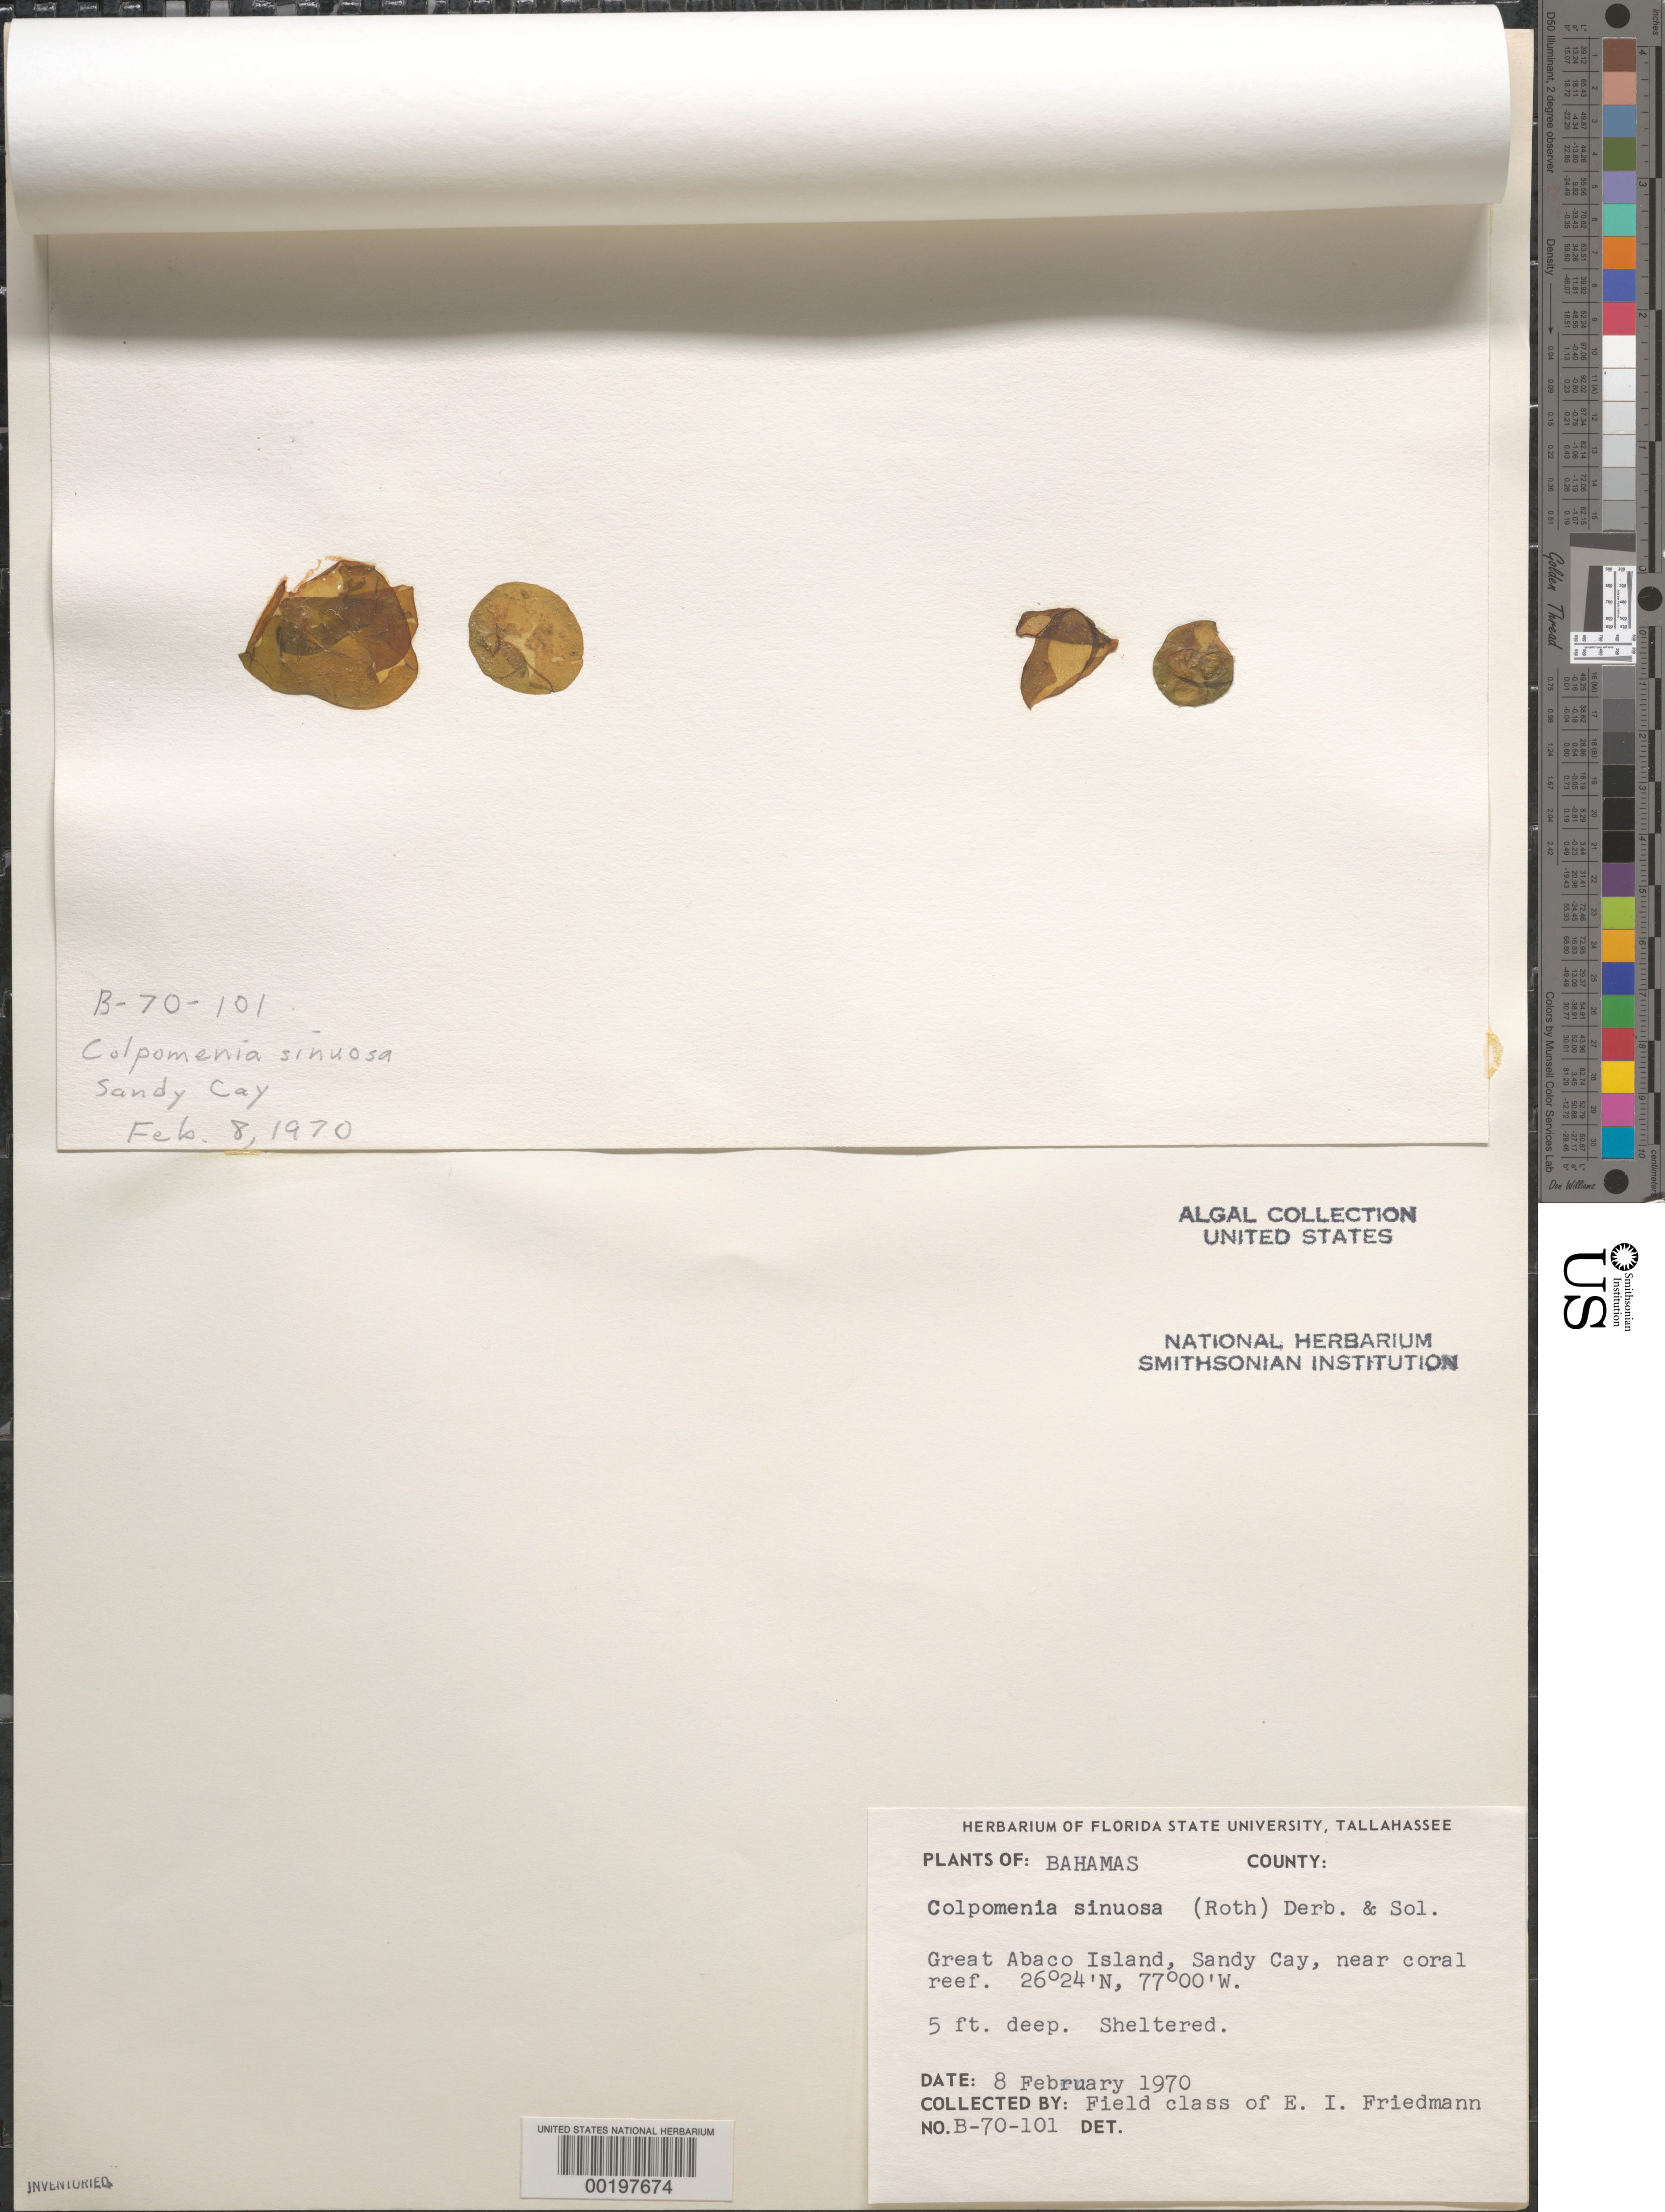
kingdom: Chromista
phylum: Ochrophyta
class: Phaeophyceae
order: Scytosiphonales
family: Scytosiphonaceae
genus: Colpomenia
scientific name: Colpomenia sinuosa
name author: (K. Mert. ex Roth) Derbes & Solier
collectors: E. Friedmann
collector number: B-70-101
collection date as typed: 08 Feb 1970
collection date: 1970-02-08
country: Bahamas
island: Great Abaco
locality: Sandy Cay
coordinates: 26 24" N, 77 00" W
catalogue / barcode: US 20731